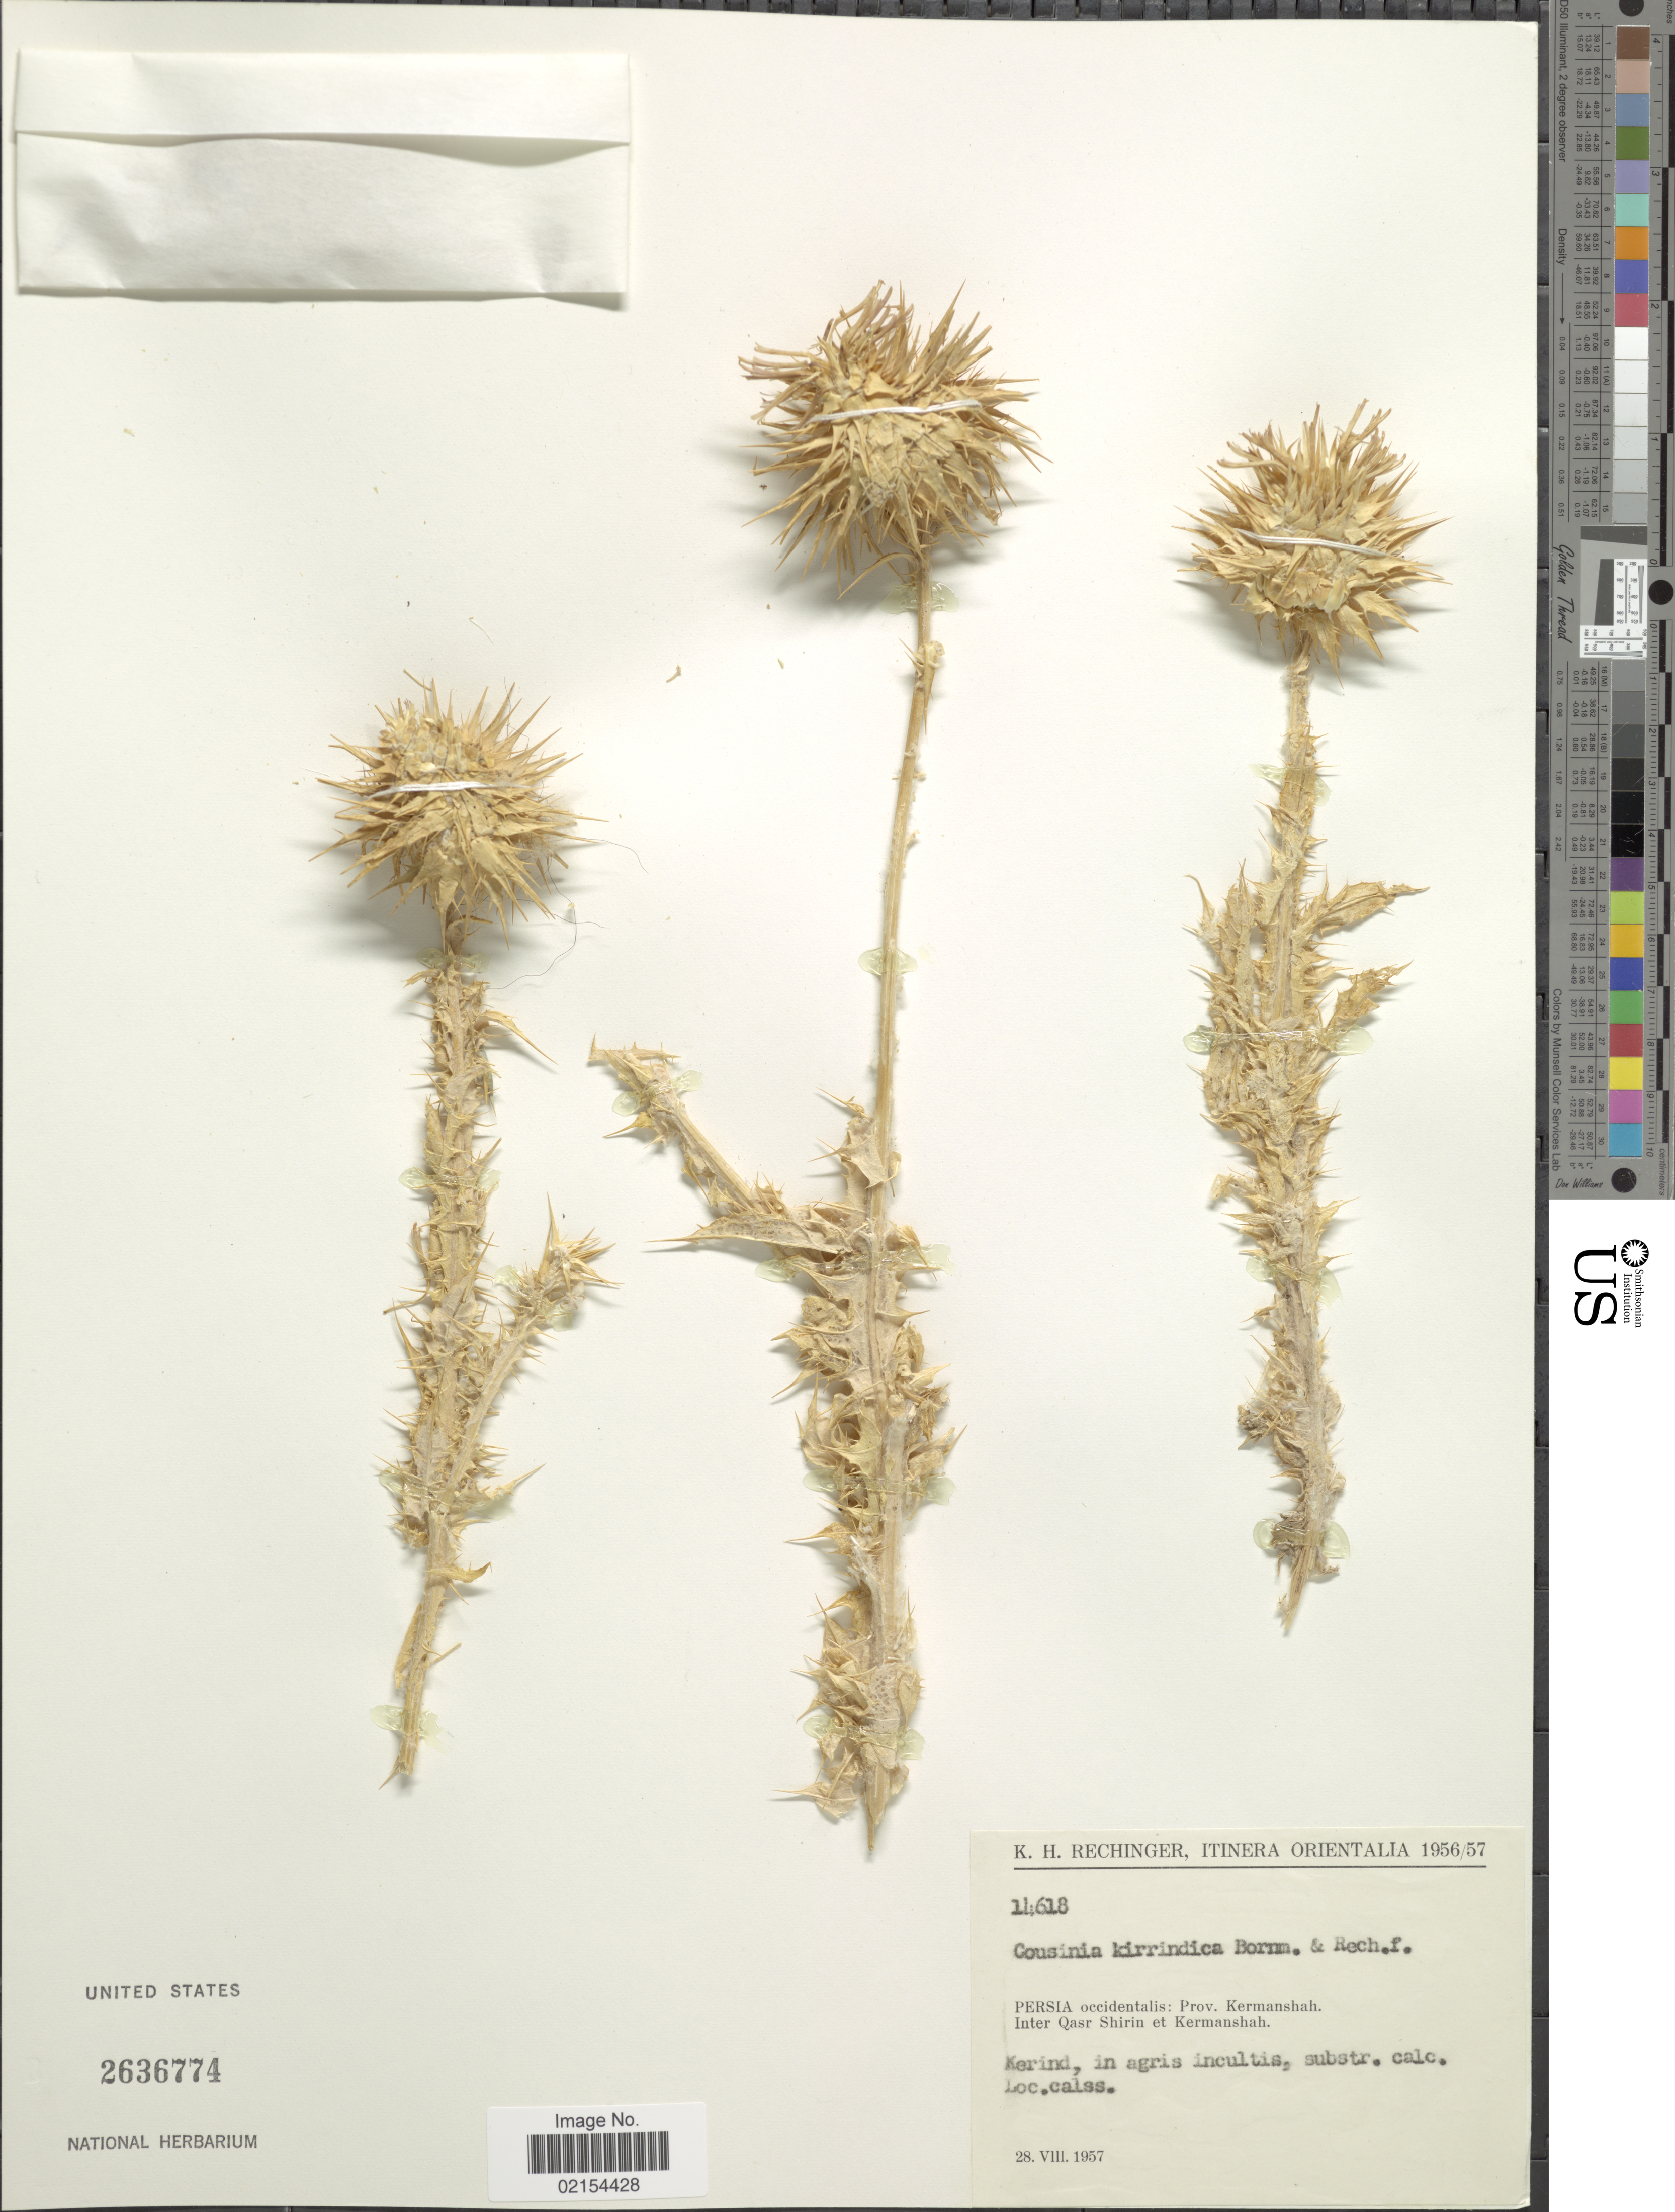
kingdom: Plantae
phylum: Tracheophyta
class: Magnoliopsida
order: Asterales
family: Asteraceae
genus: Cousinia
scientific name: Cousinia kirrindica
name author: Bornm. & Rech. f.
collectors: K. H. Rechinger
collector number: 14618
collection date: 1957-08-28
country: Iran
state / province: Kermanshah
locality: Itinera Orientalia, Persia occidentalis: Prov. Kermanshah, Inter Qasr Shirin et Kermanshah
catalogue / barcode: US 2636774